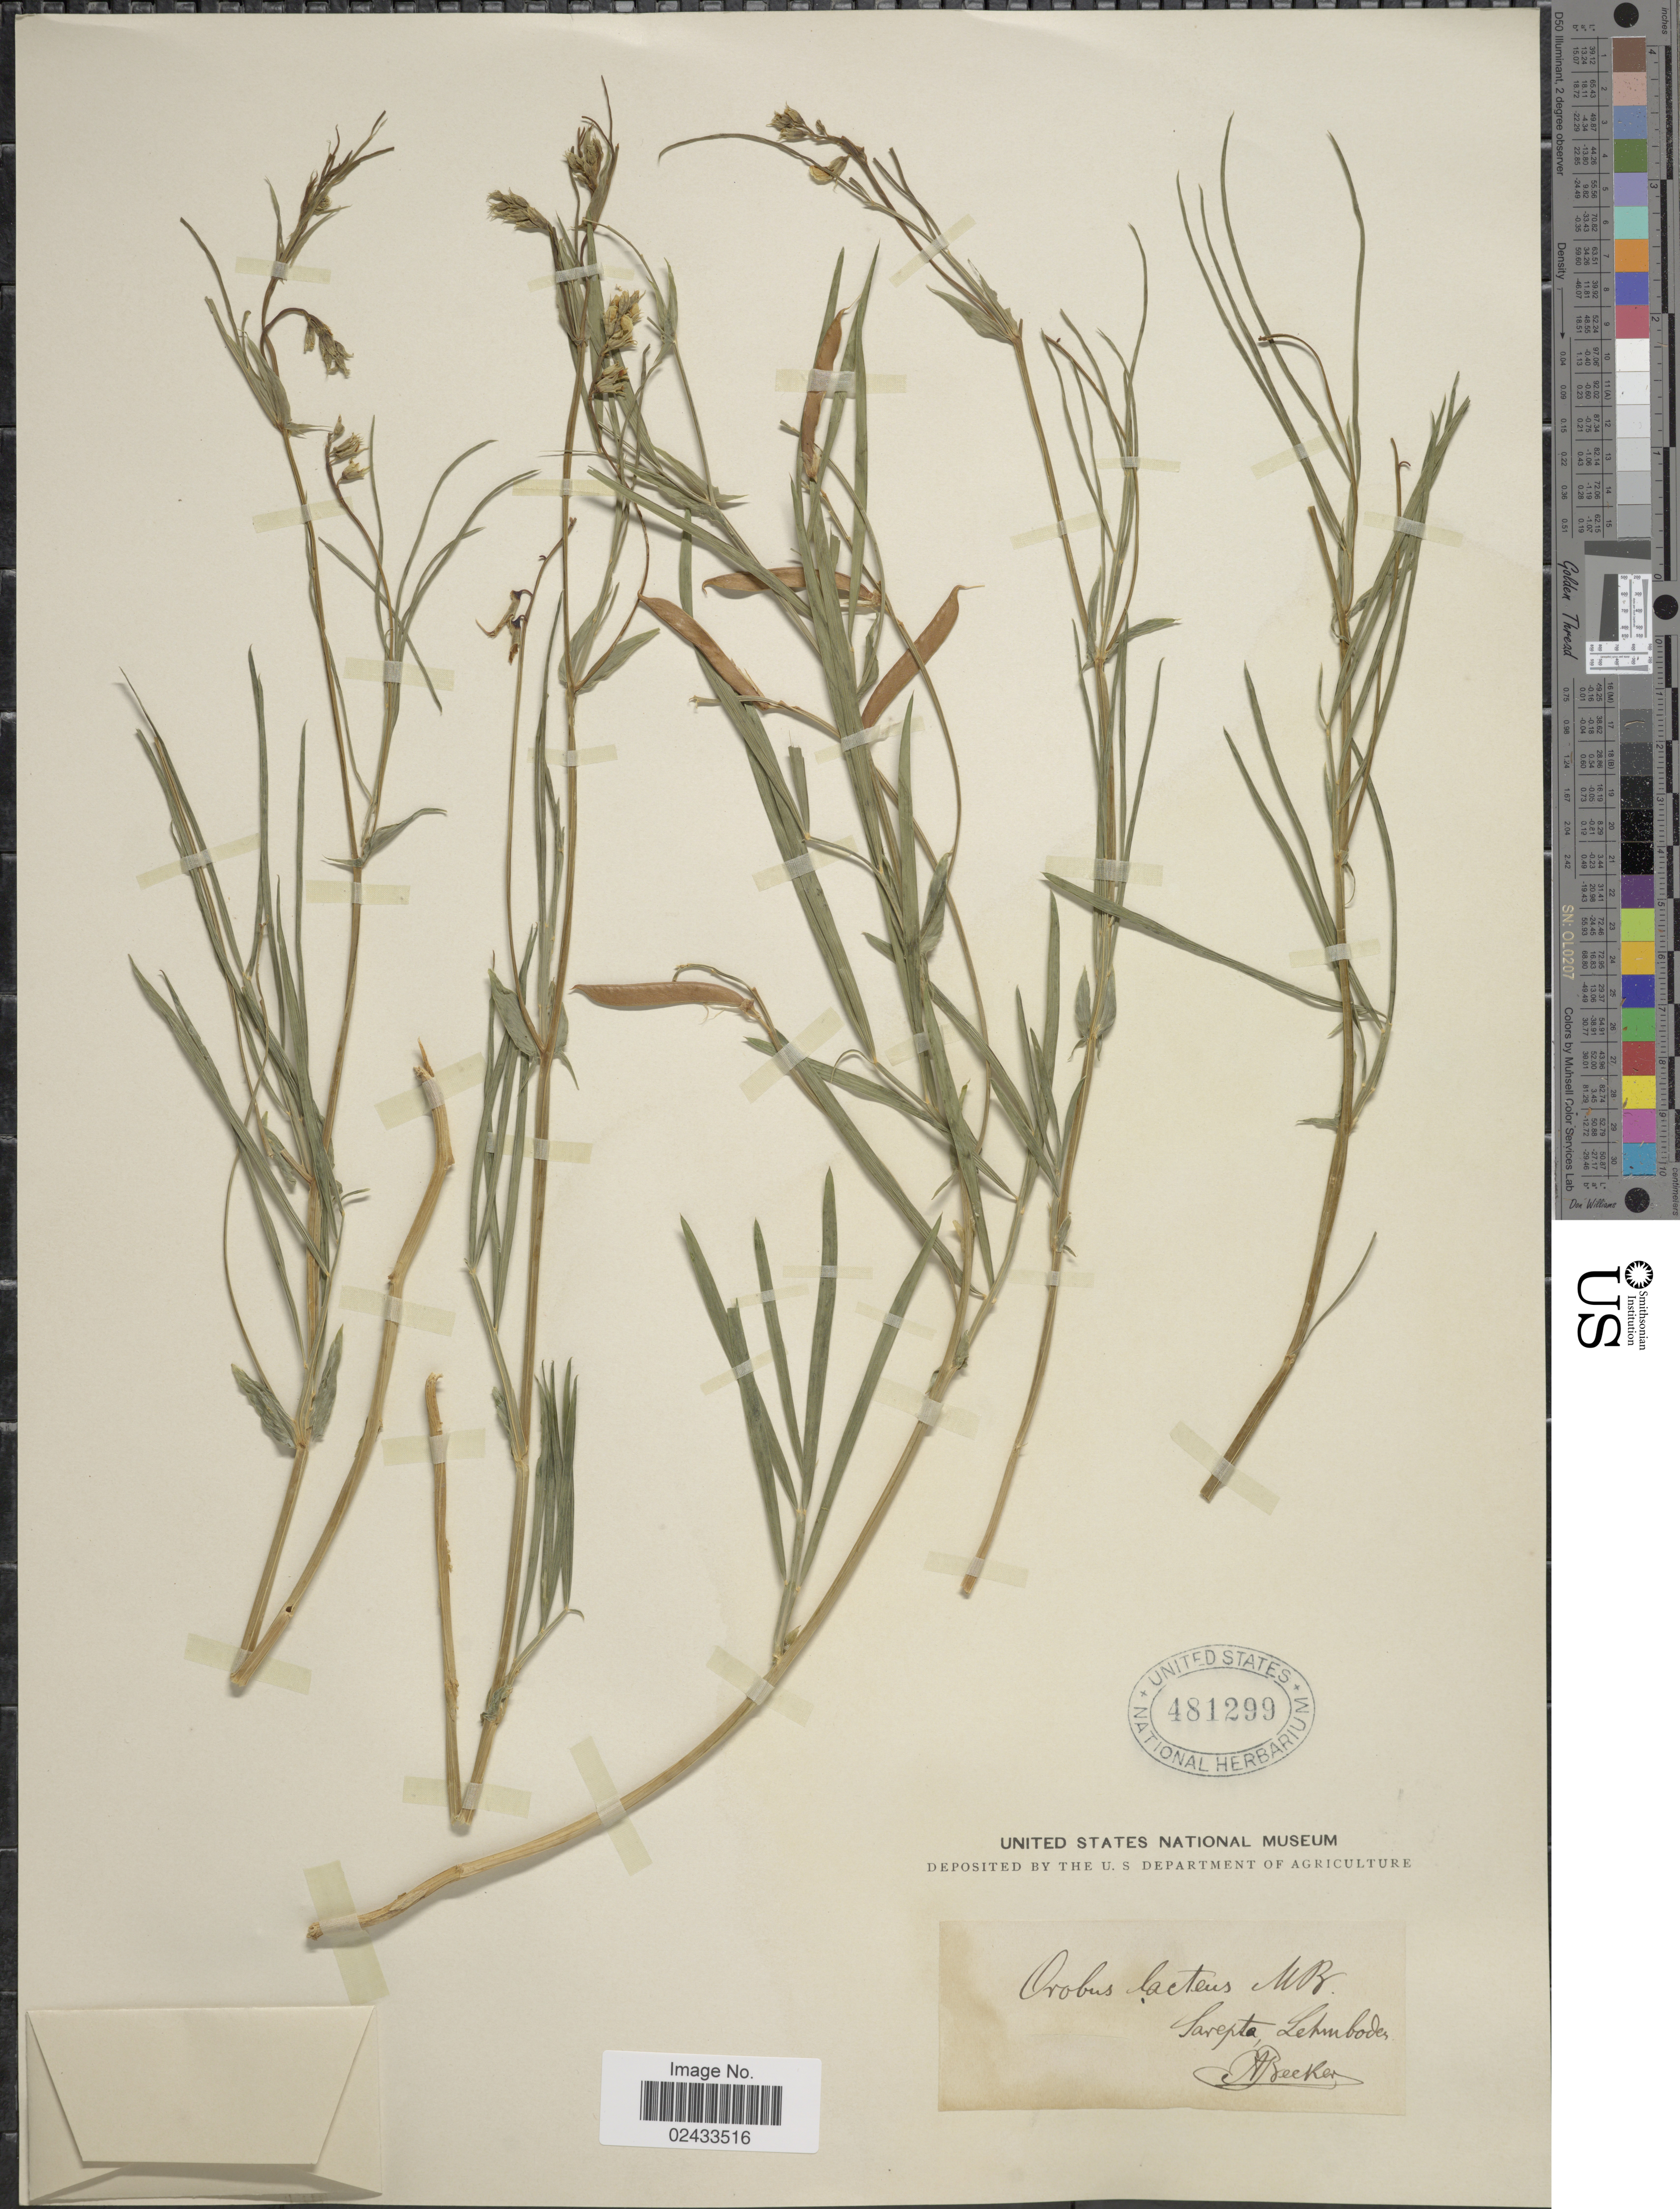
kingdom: Plantae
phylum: Tracheophyta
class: Magnoliopsida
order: Fabales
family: Fabaceae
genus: Lathyrus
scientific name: Lathyrus pannonicus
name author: (Jacq.) Garcke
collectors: A. Becker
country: Russian Federation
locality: Sarepta, Sandboden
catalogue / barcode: US 481299